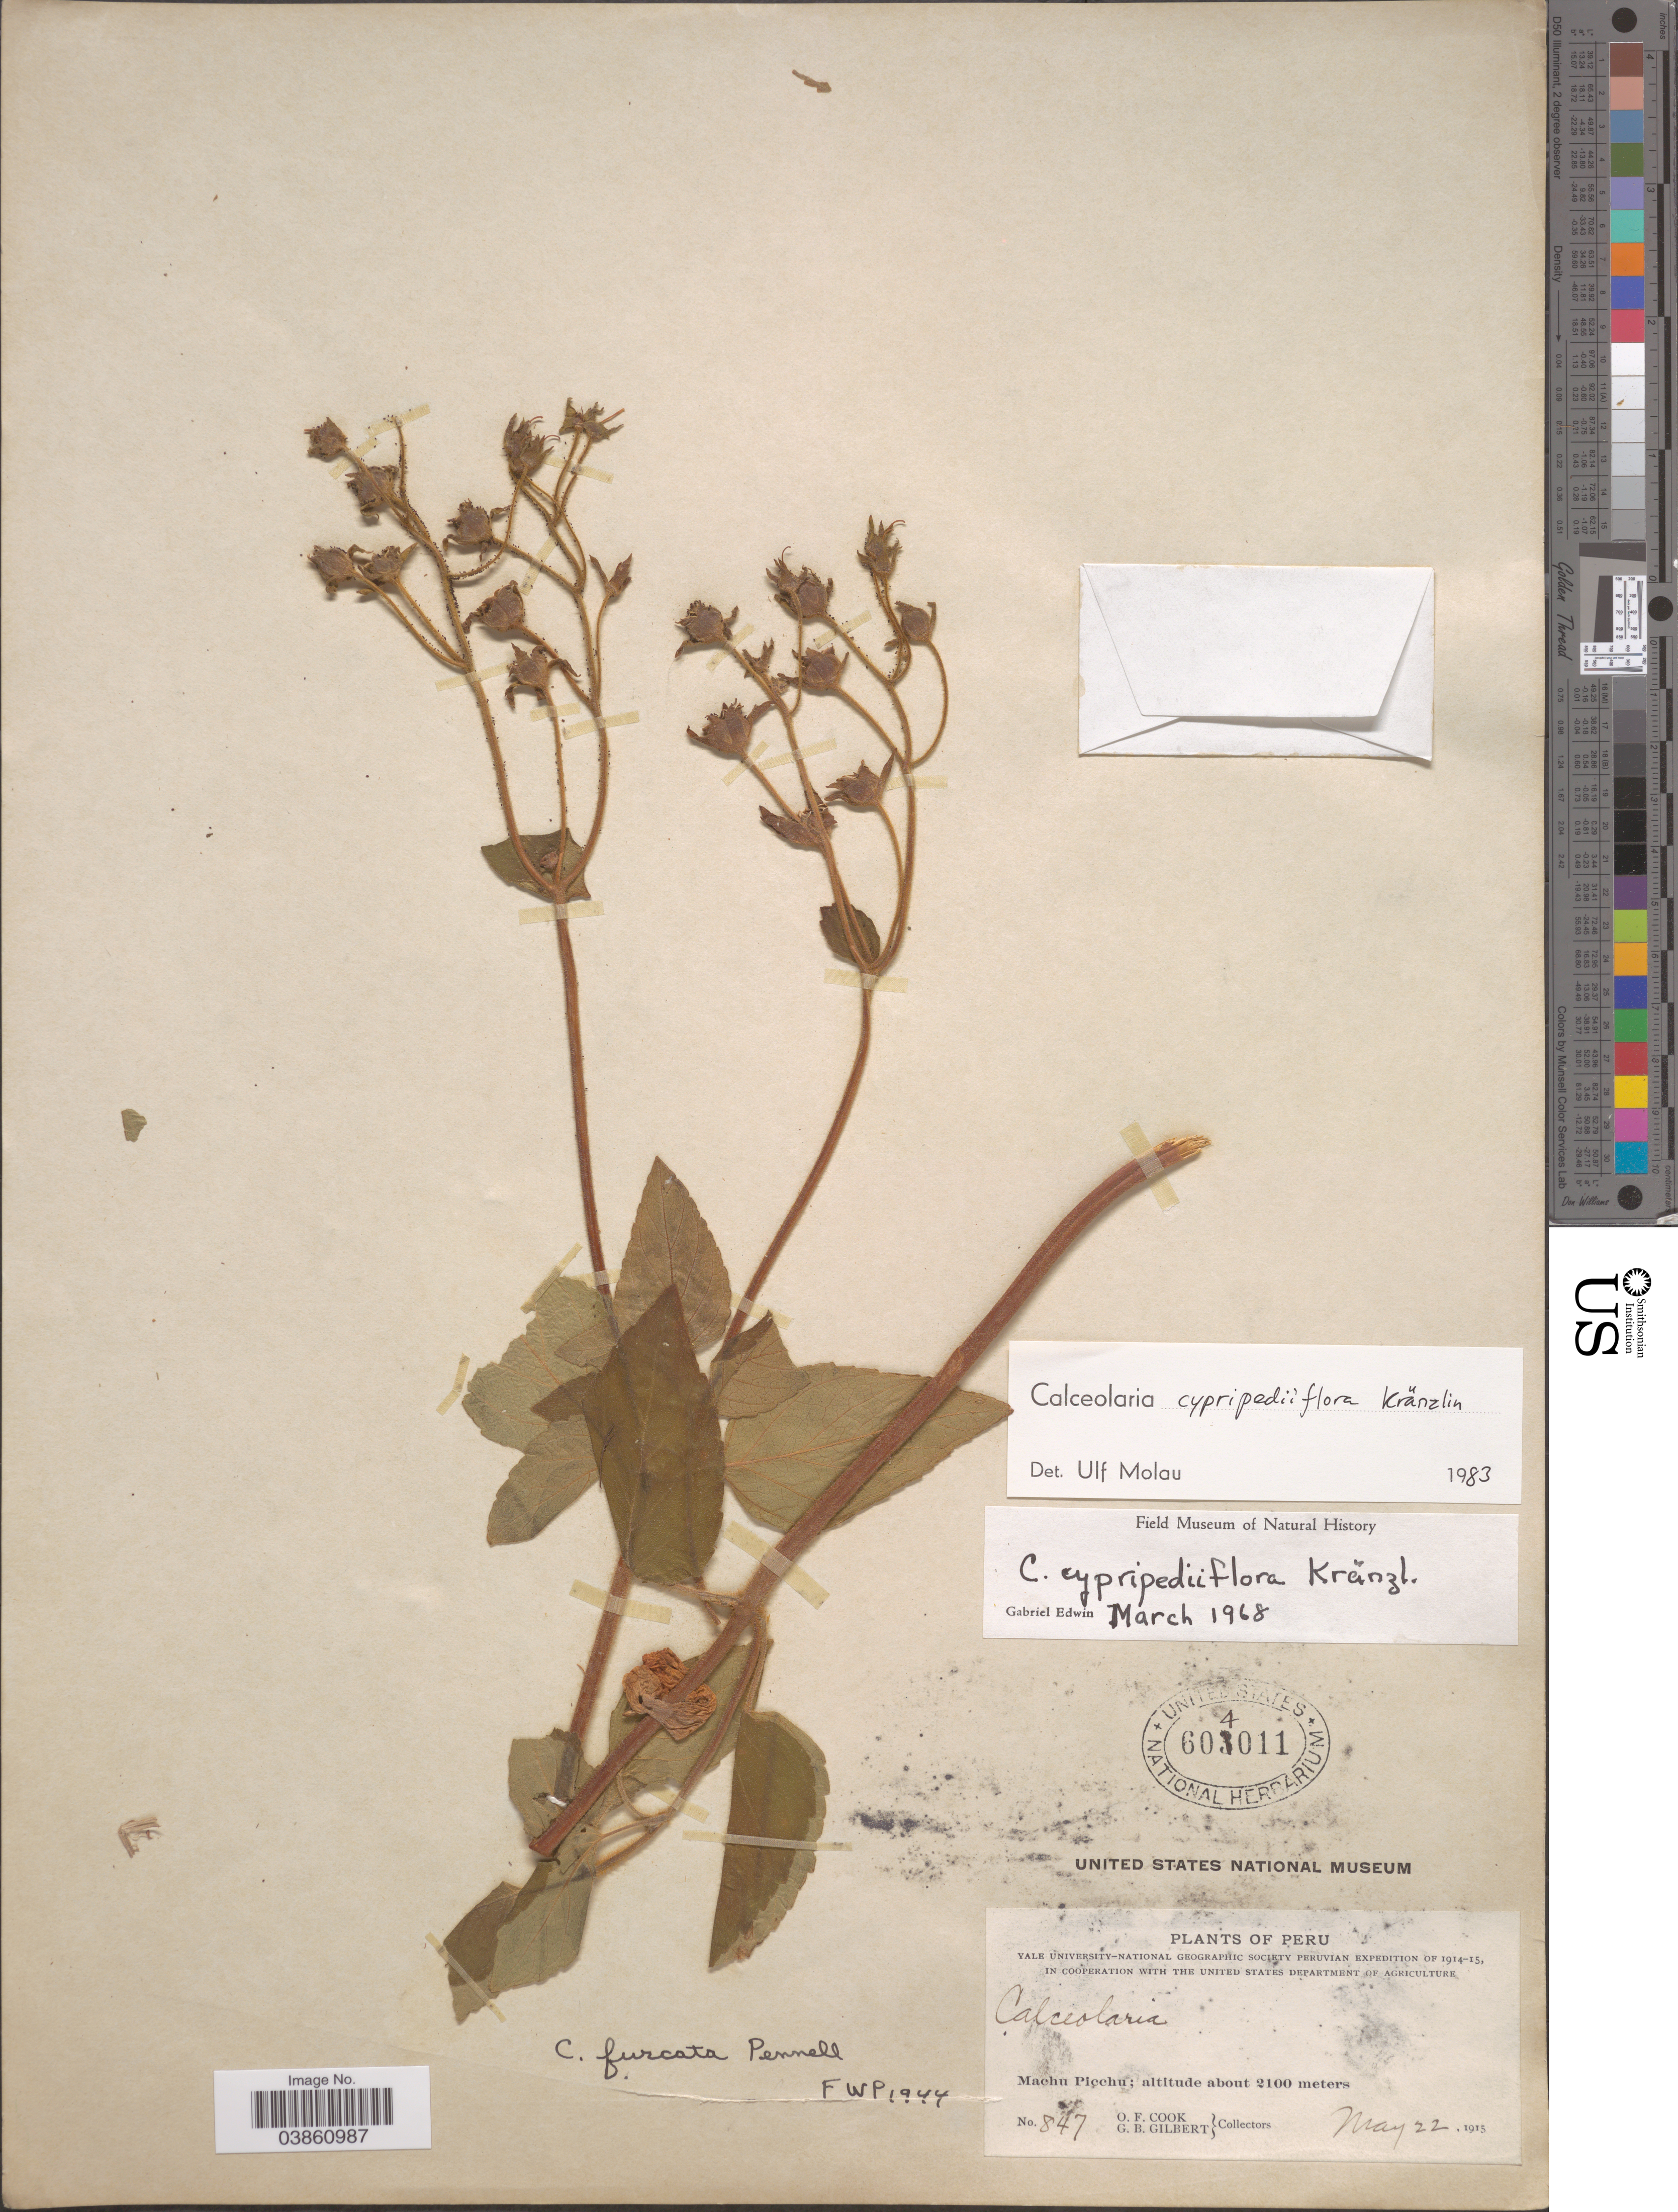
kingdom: Plantae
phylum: Tracheophyta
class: Magnoliopsida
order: Lamiales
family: Calceolariaceae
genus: Calceolaria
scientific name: Calceolaria cypripediiflora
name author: Kraenzl.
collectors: O. F. Cook & G. B. Gilbert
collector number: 847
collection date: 1915-05-22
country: Peru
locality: Machu Picchu.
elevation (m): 2100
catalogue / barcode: US 604011